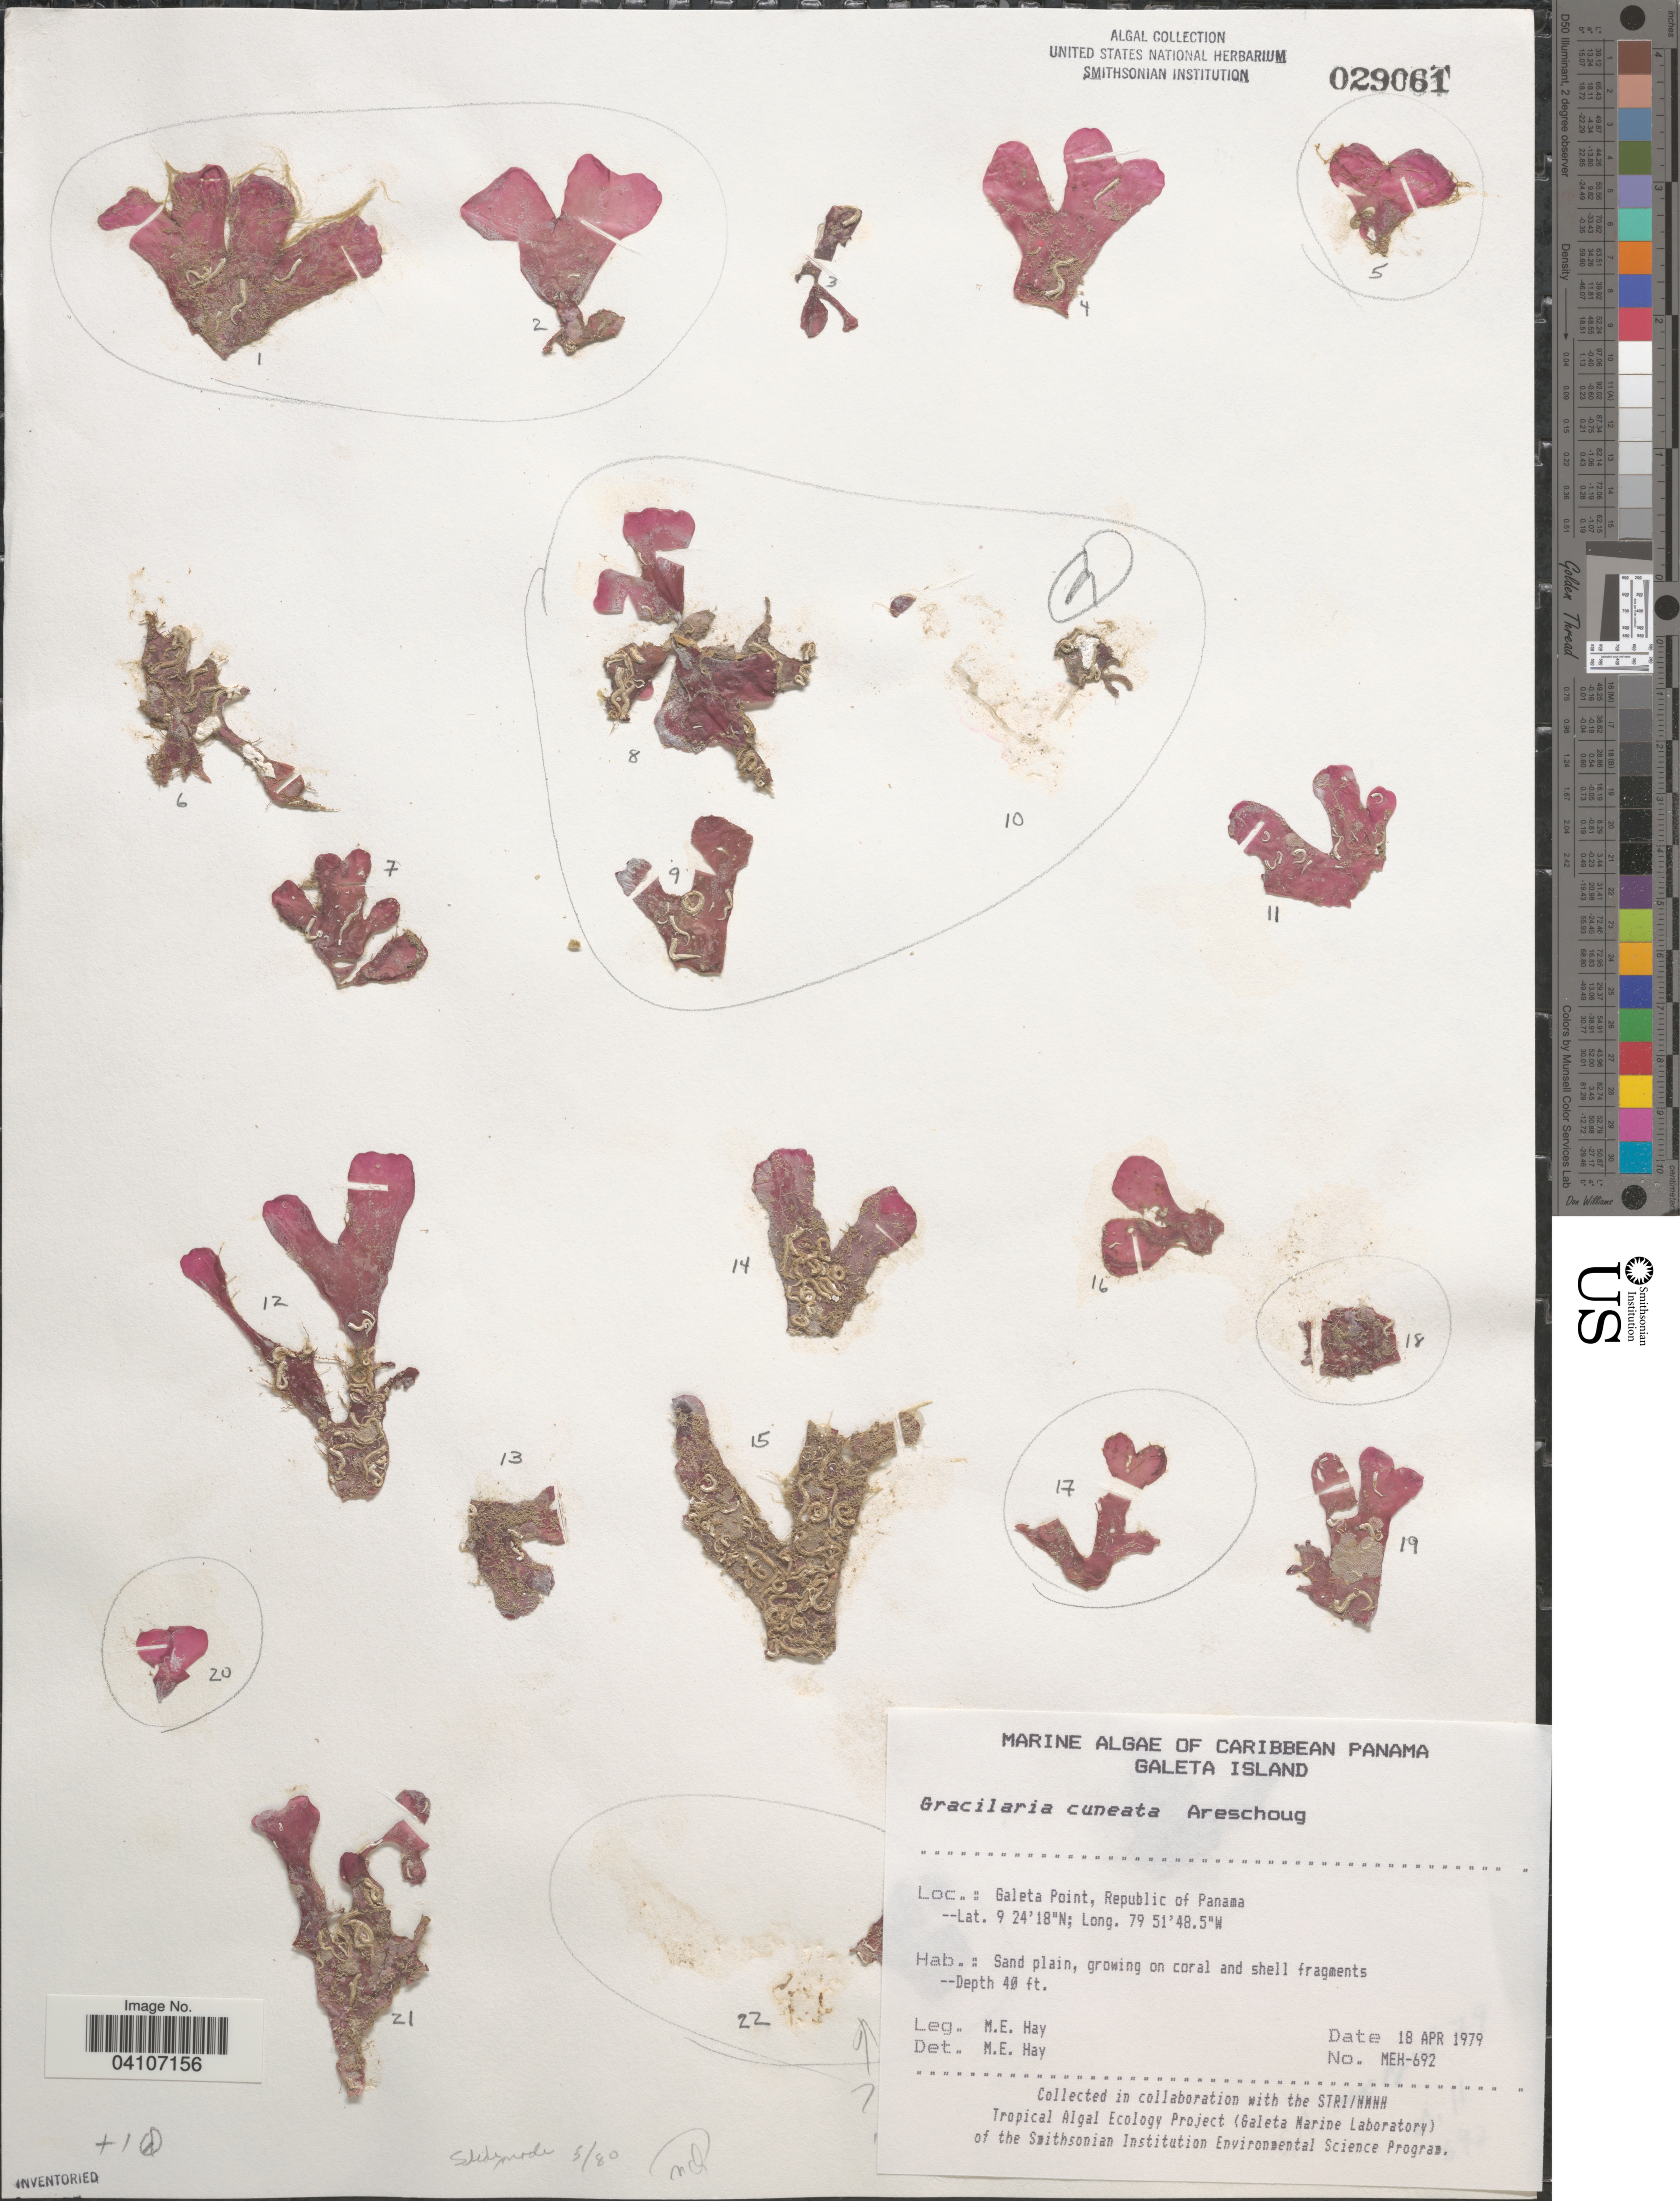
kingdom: Plantae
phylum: Rhodophyta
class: Florideophyceae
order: Gracilariales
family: Gracilariaceae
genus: Gracilaria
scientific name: Gracilaria cuneata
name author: Aresch.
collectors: M. E. Hay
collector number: MEH-692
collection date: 1979-04-18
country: Panama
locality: Caribbean Panama. Galeta Island. Galeta Point, Republic of Panama.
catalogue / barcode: US 29061